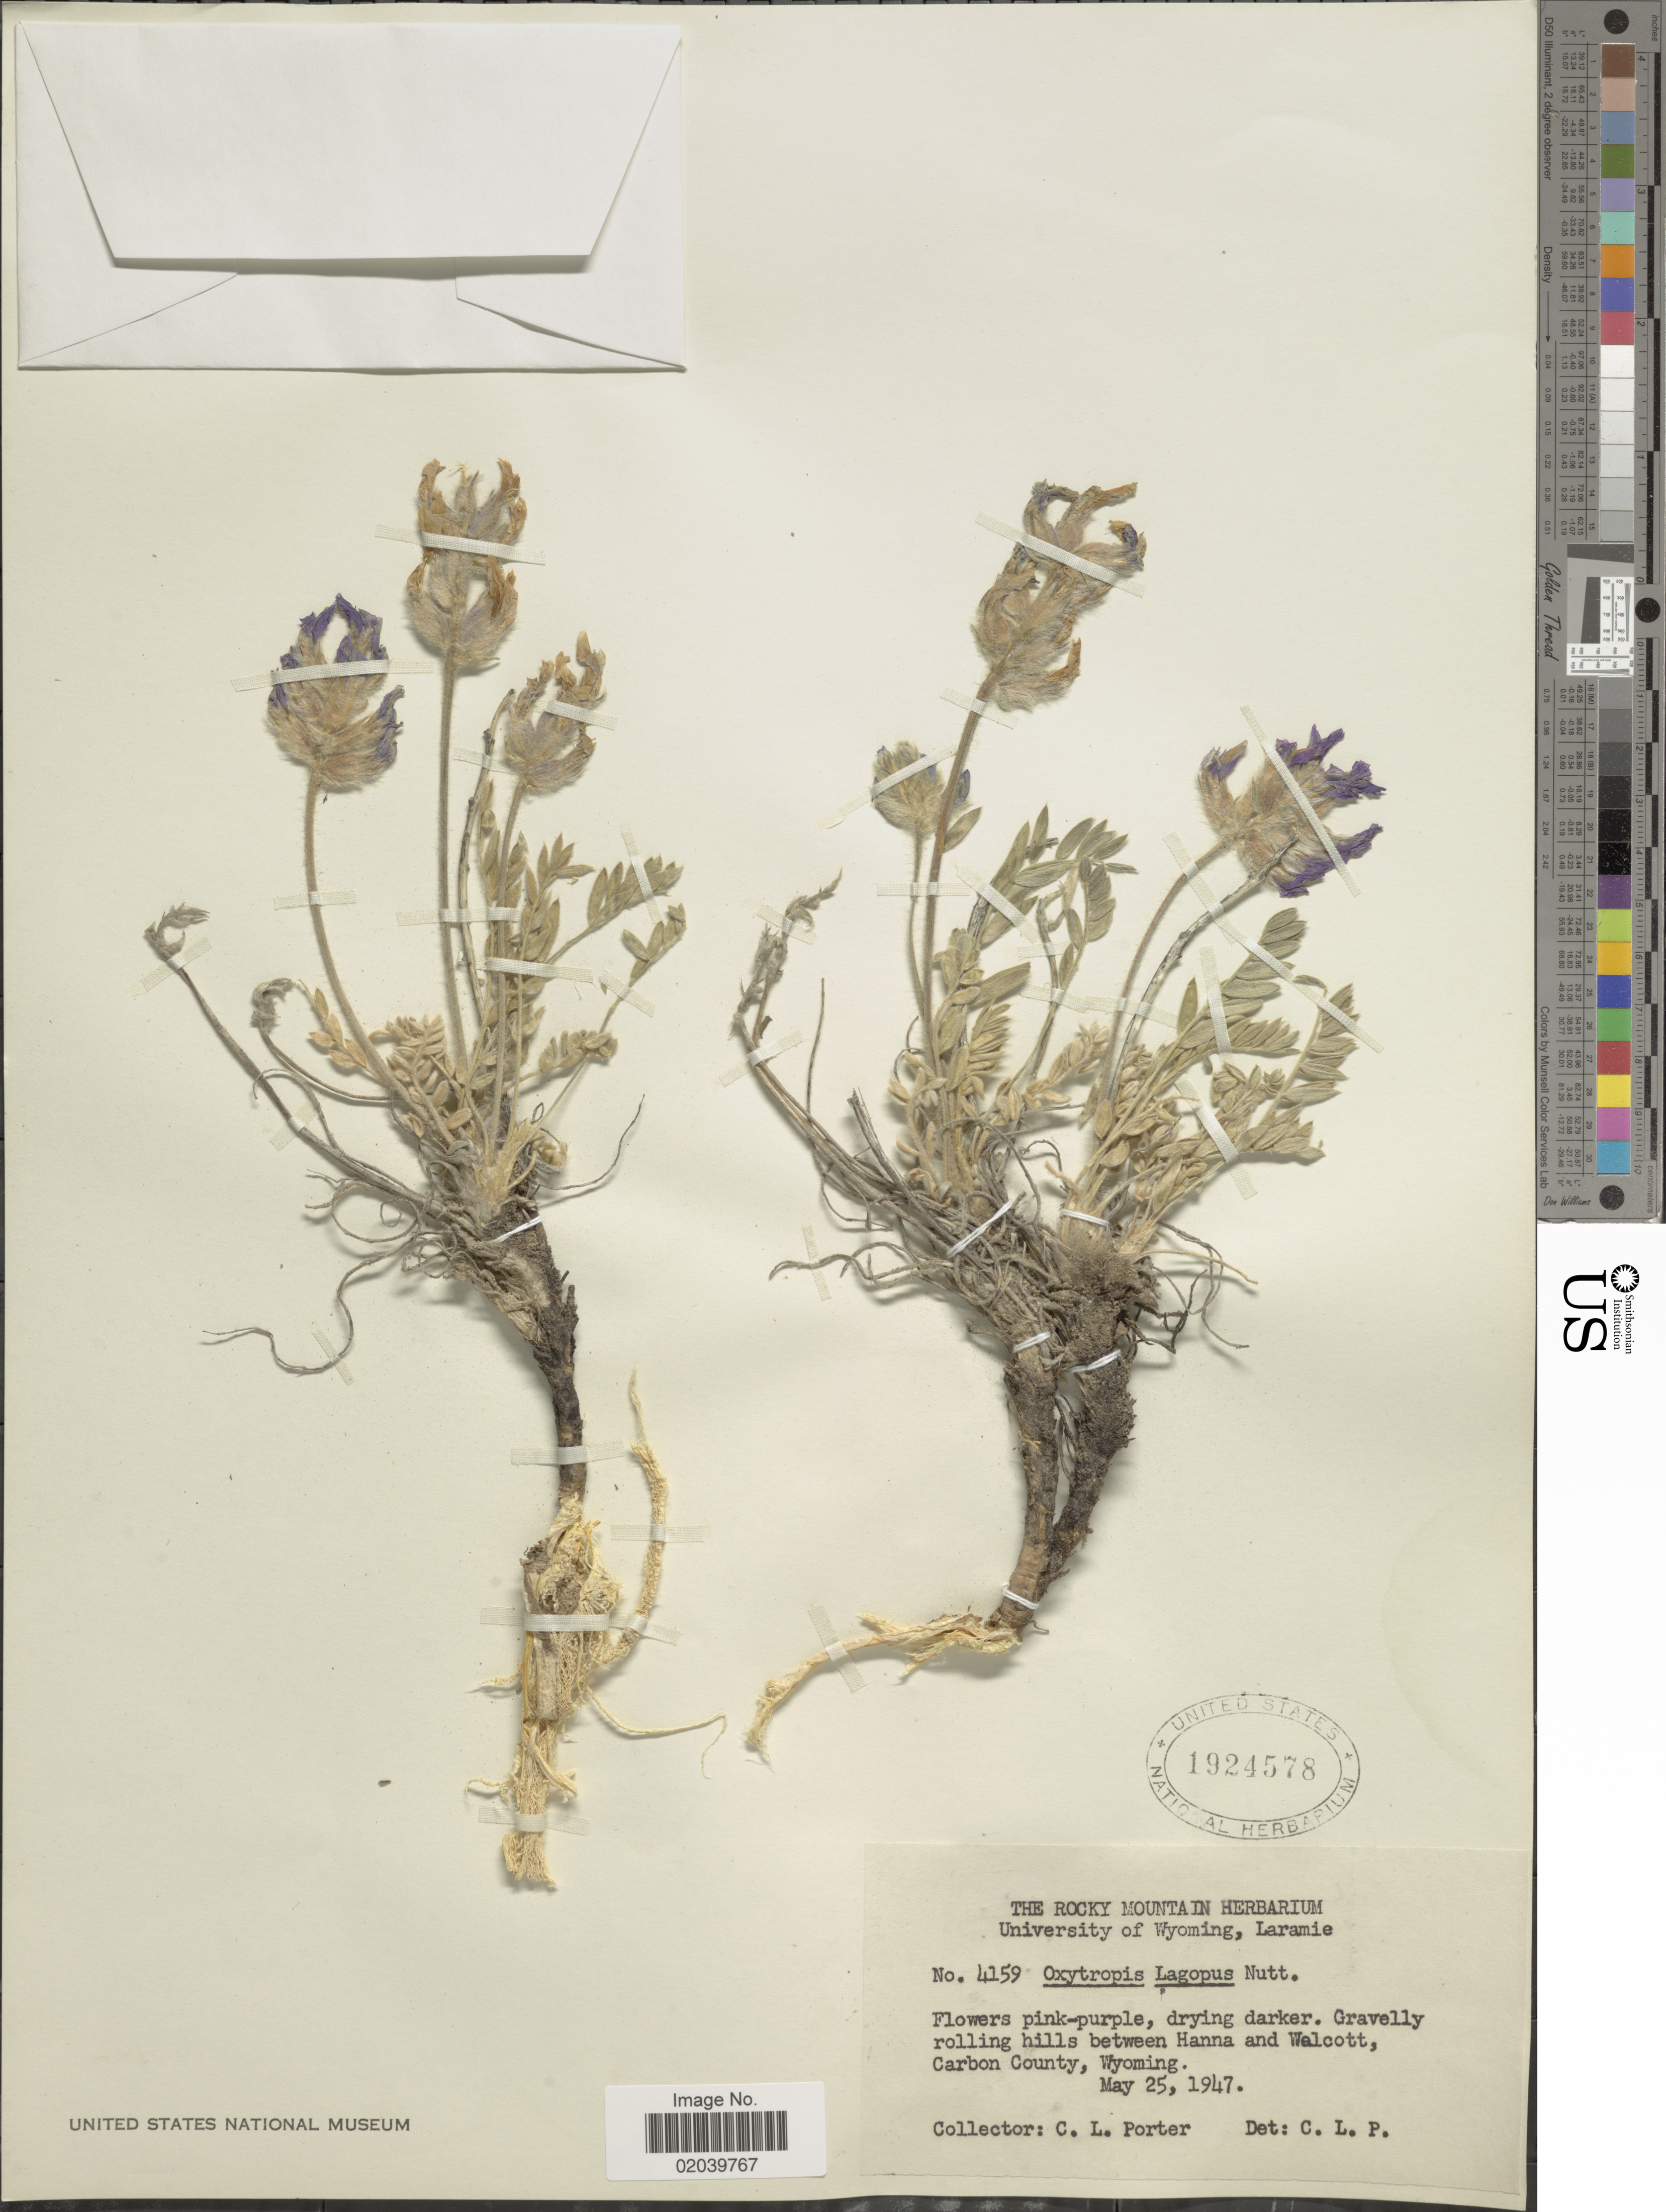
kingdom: Plantae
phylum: Tracheophyta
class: Magnoliopsida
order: Fabales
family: Fabaceae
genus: Oxytropis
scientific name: Oxytropis lagopus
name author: Nutt.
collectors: C. L. Porter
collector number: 4159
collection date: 1947-05-25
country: United States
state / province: Wyoming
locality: Gravelly rolling hills between Hanna and Walcott, Carbon County, Wyoming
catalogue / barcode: US 1924578